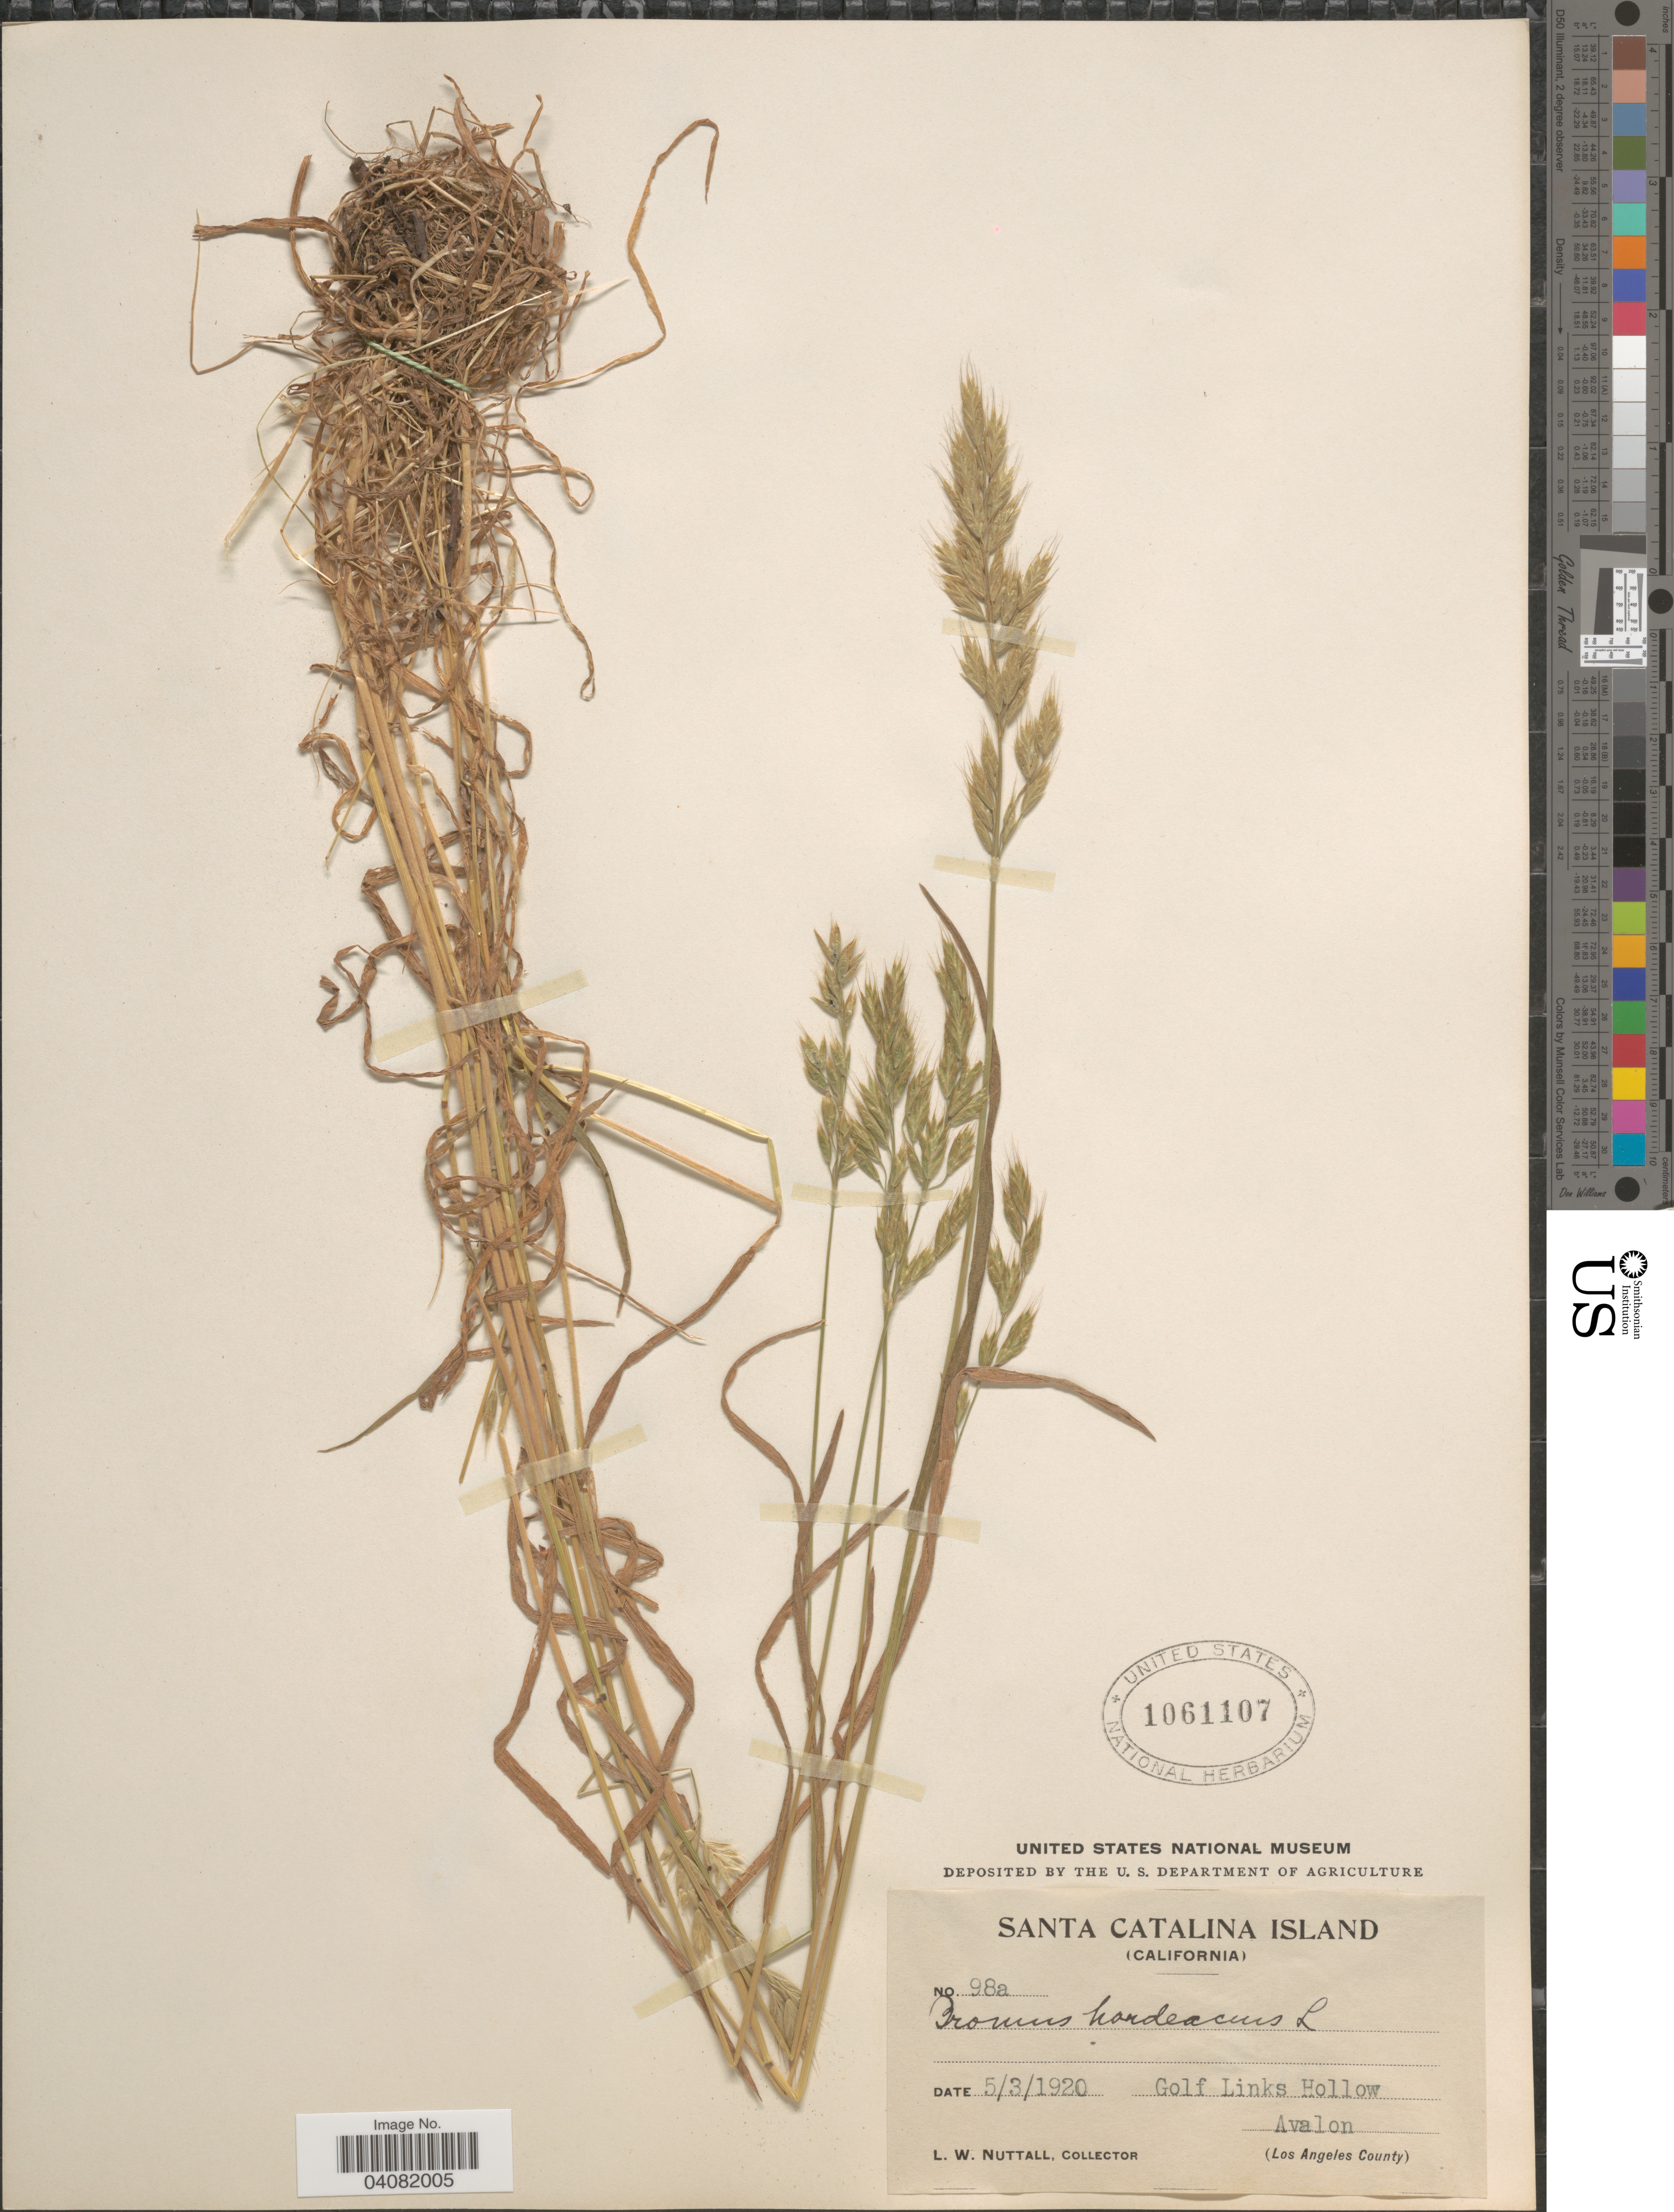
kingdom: Plantae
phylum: Tracheophyta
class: Liliopsida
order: Poales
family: Poaceae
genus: Bromus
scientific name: Bromus hordeaceus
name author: L.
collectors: L. W. Nuttall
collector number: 98a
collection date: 1920-05-03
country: United States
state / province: California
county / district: Los Angeles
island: Santa Catalina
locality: Santa Catalina Island. Golf Links Hollow. Avalon. (Los Angeles County).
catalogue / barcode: US 1061107